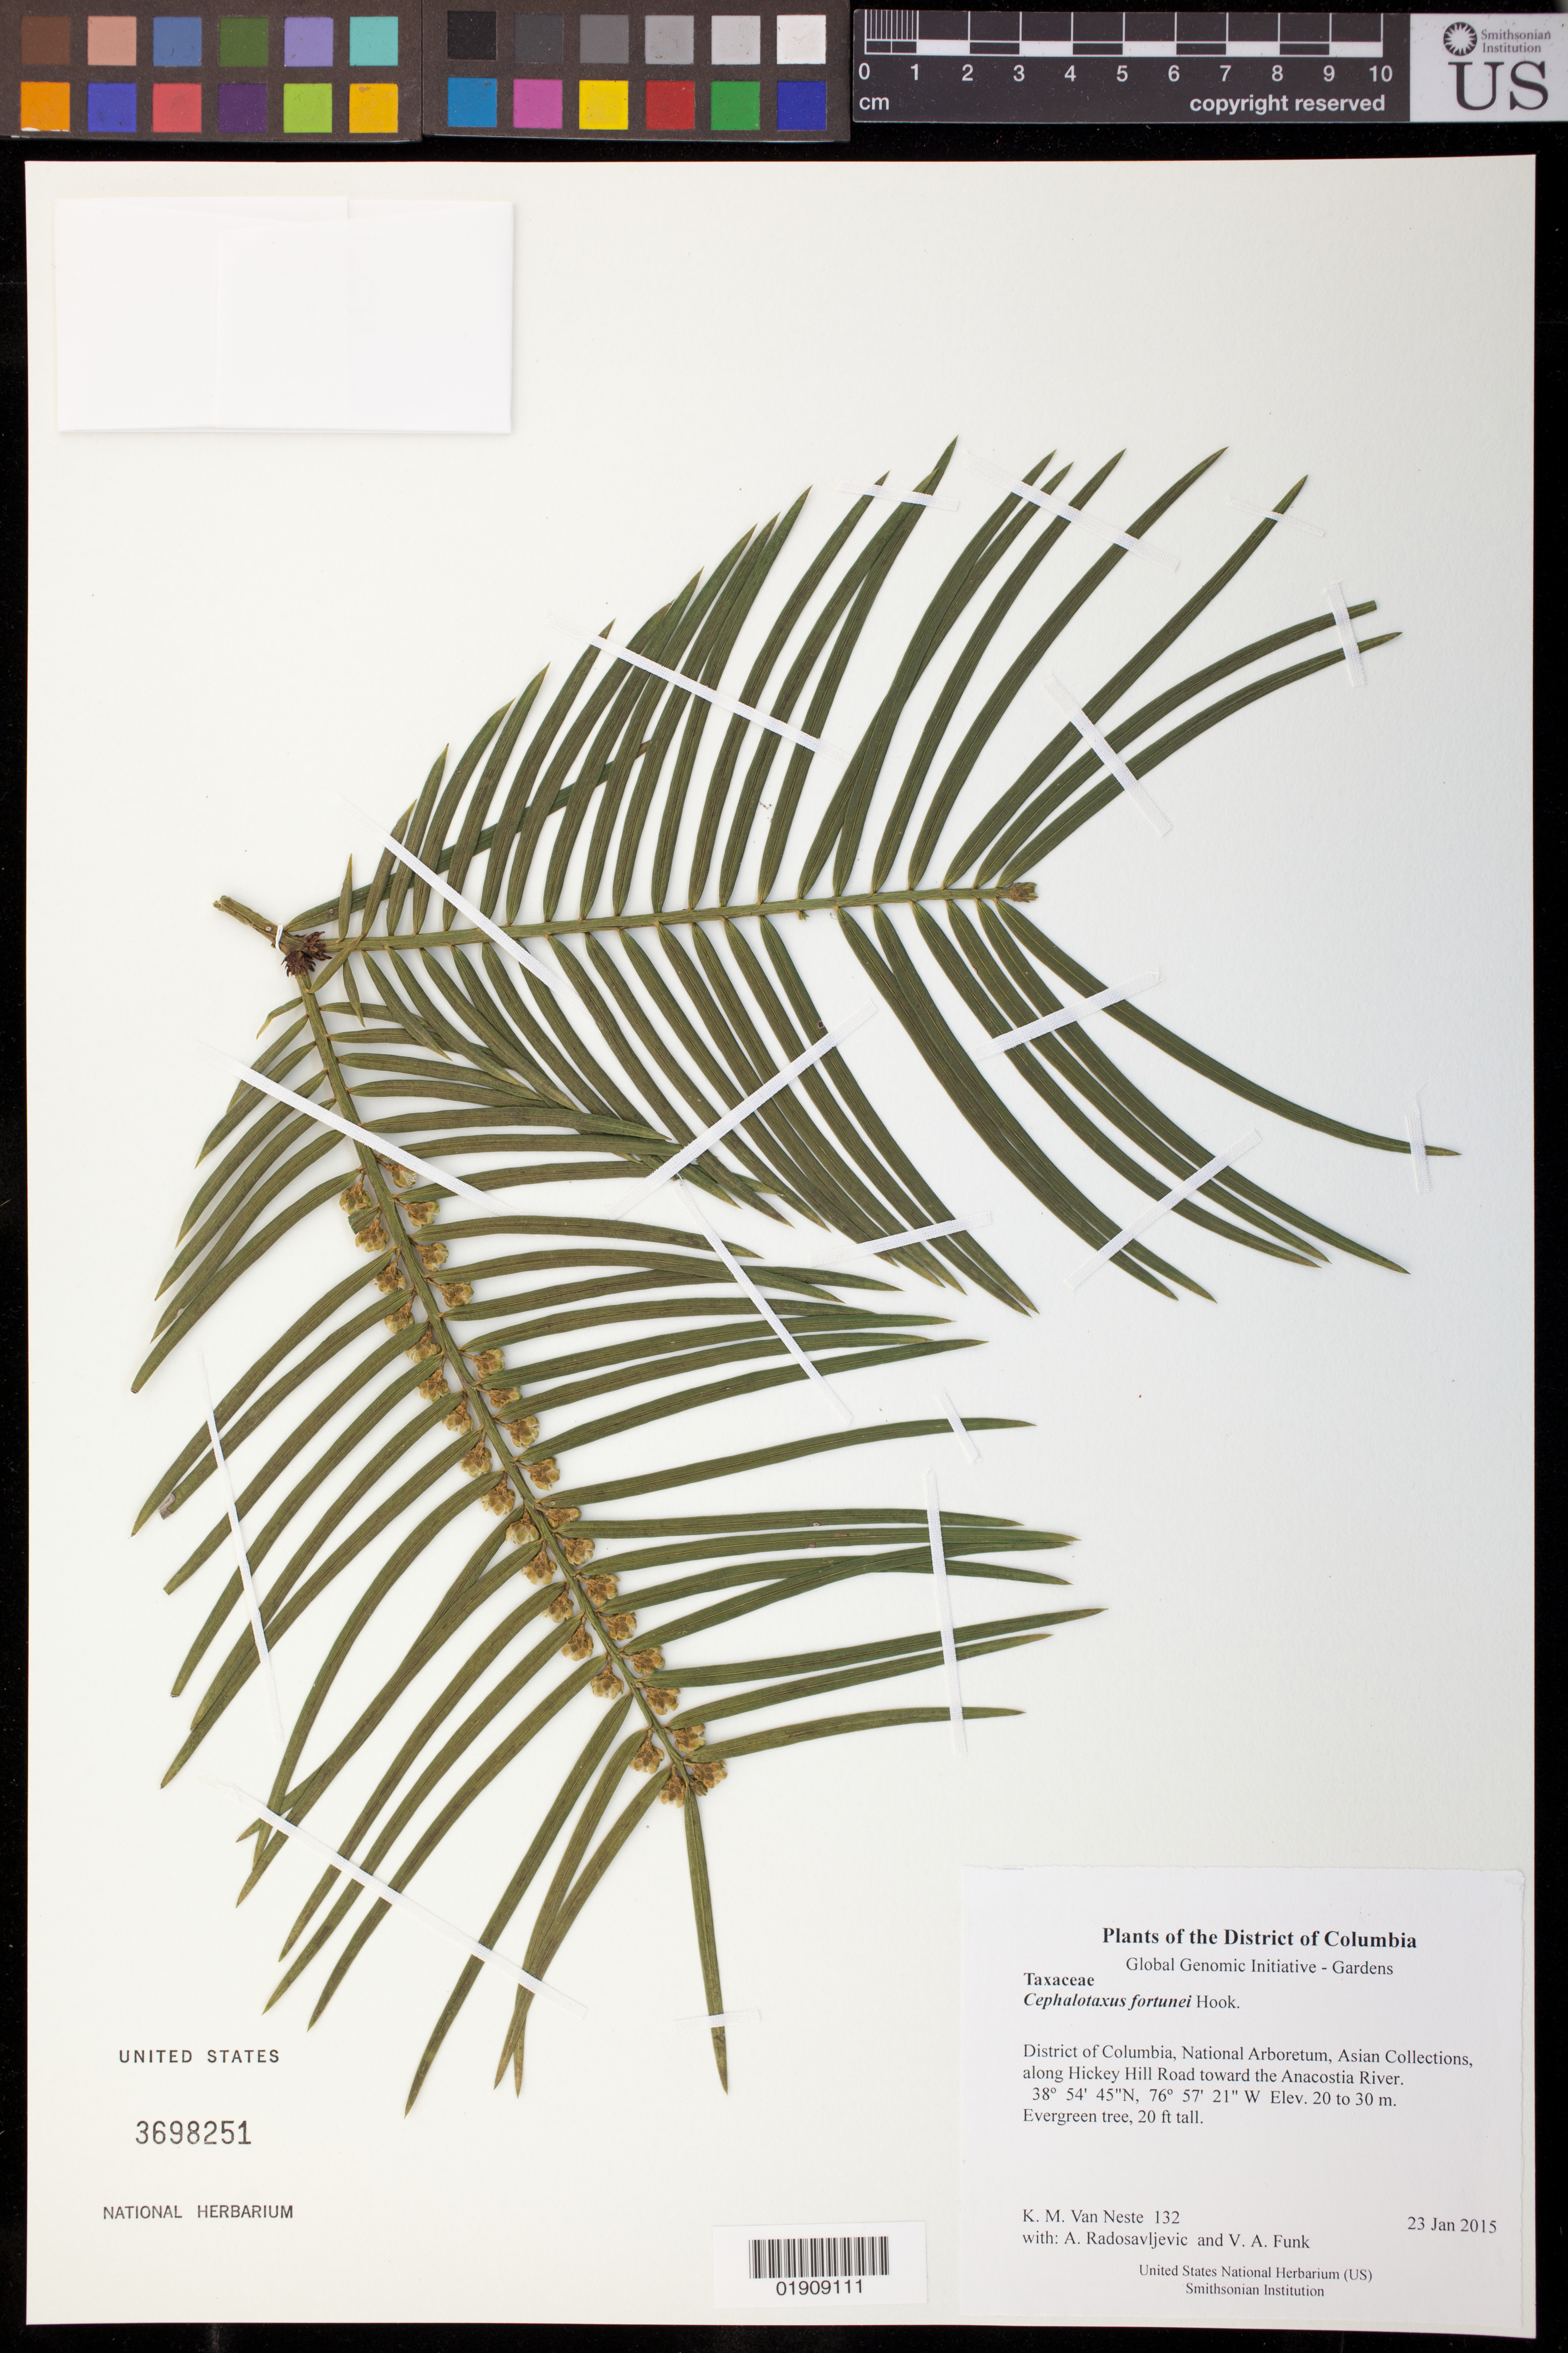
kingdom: Plantae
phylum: Tracheophyta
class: Pinopsida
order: Pinales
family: Cephalotaxaceae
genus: Cephalotaxus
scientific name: Cephalotaxus fortunei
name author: Hook.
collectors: K. M. Van Neste, A. Radosavljevic & V. Funk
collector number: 132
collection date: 2015-01-23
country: United States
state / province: District of Columbia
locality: National Arboretum, Asian Collections, along Hickey Hill Road toward the Anacostia River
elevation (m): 20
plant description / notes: Notes from Alan T. Whittemore (US National Arboretum): Your no. 132. Cephalotaxus fortunei (not Cephalotaxa) - NA 49078-J is SABE 1038, seed collected in Shennongjia Forest District, Hubei, China by T. R. Dudley et al., 11 September 1980.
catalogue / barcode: US 3698251